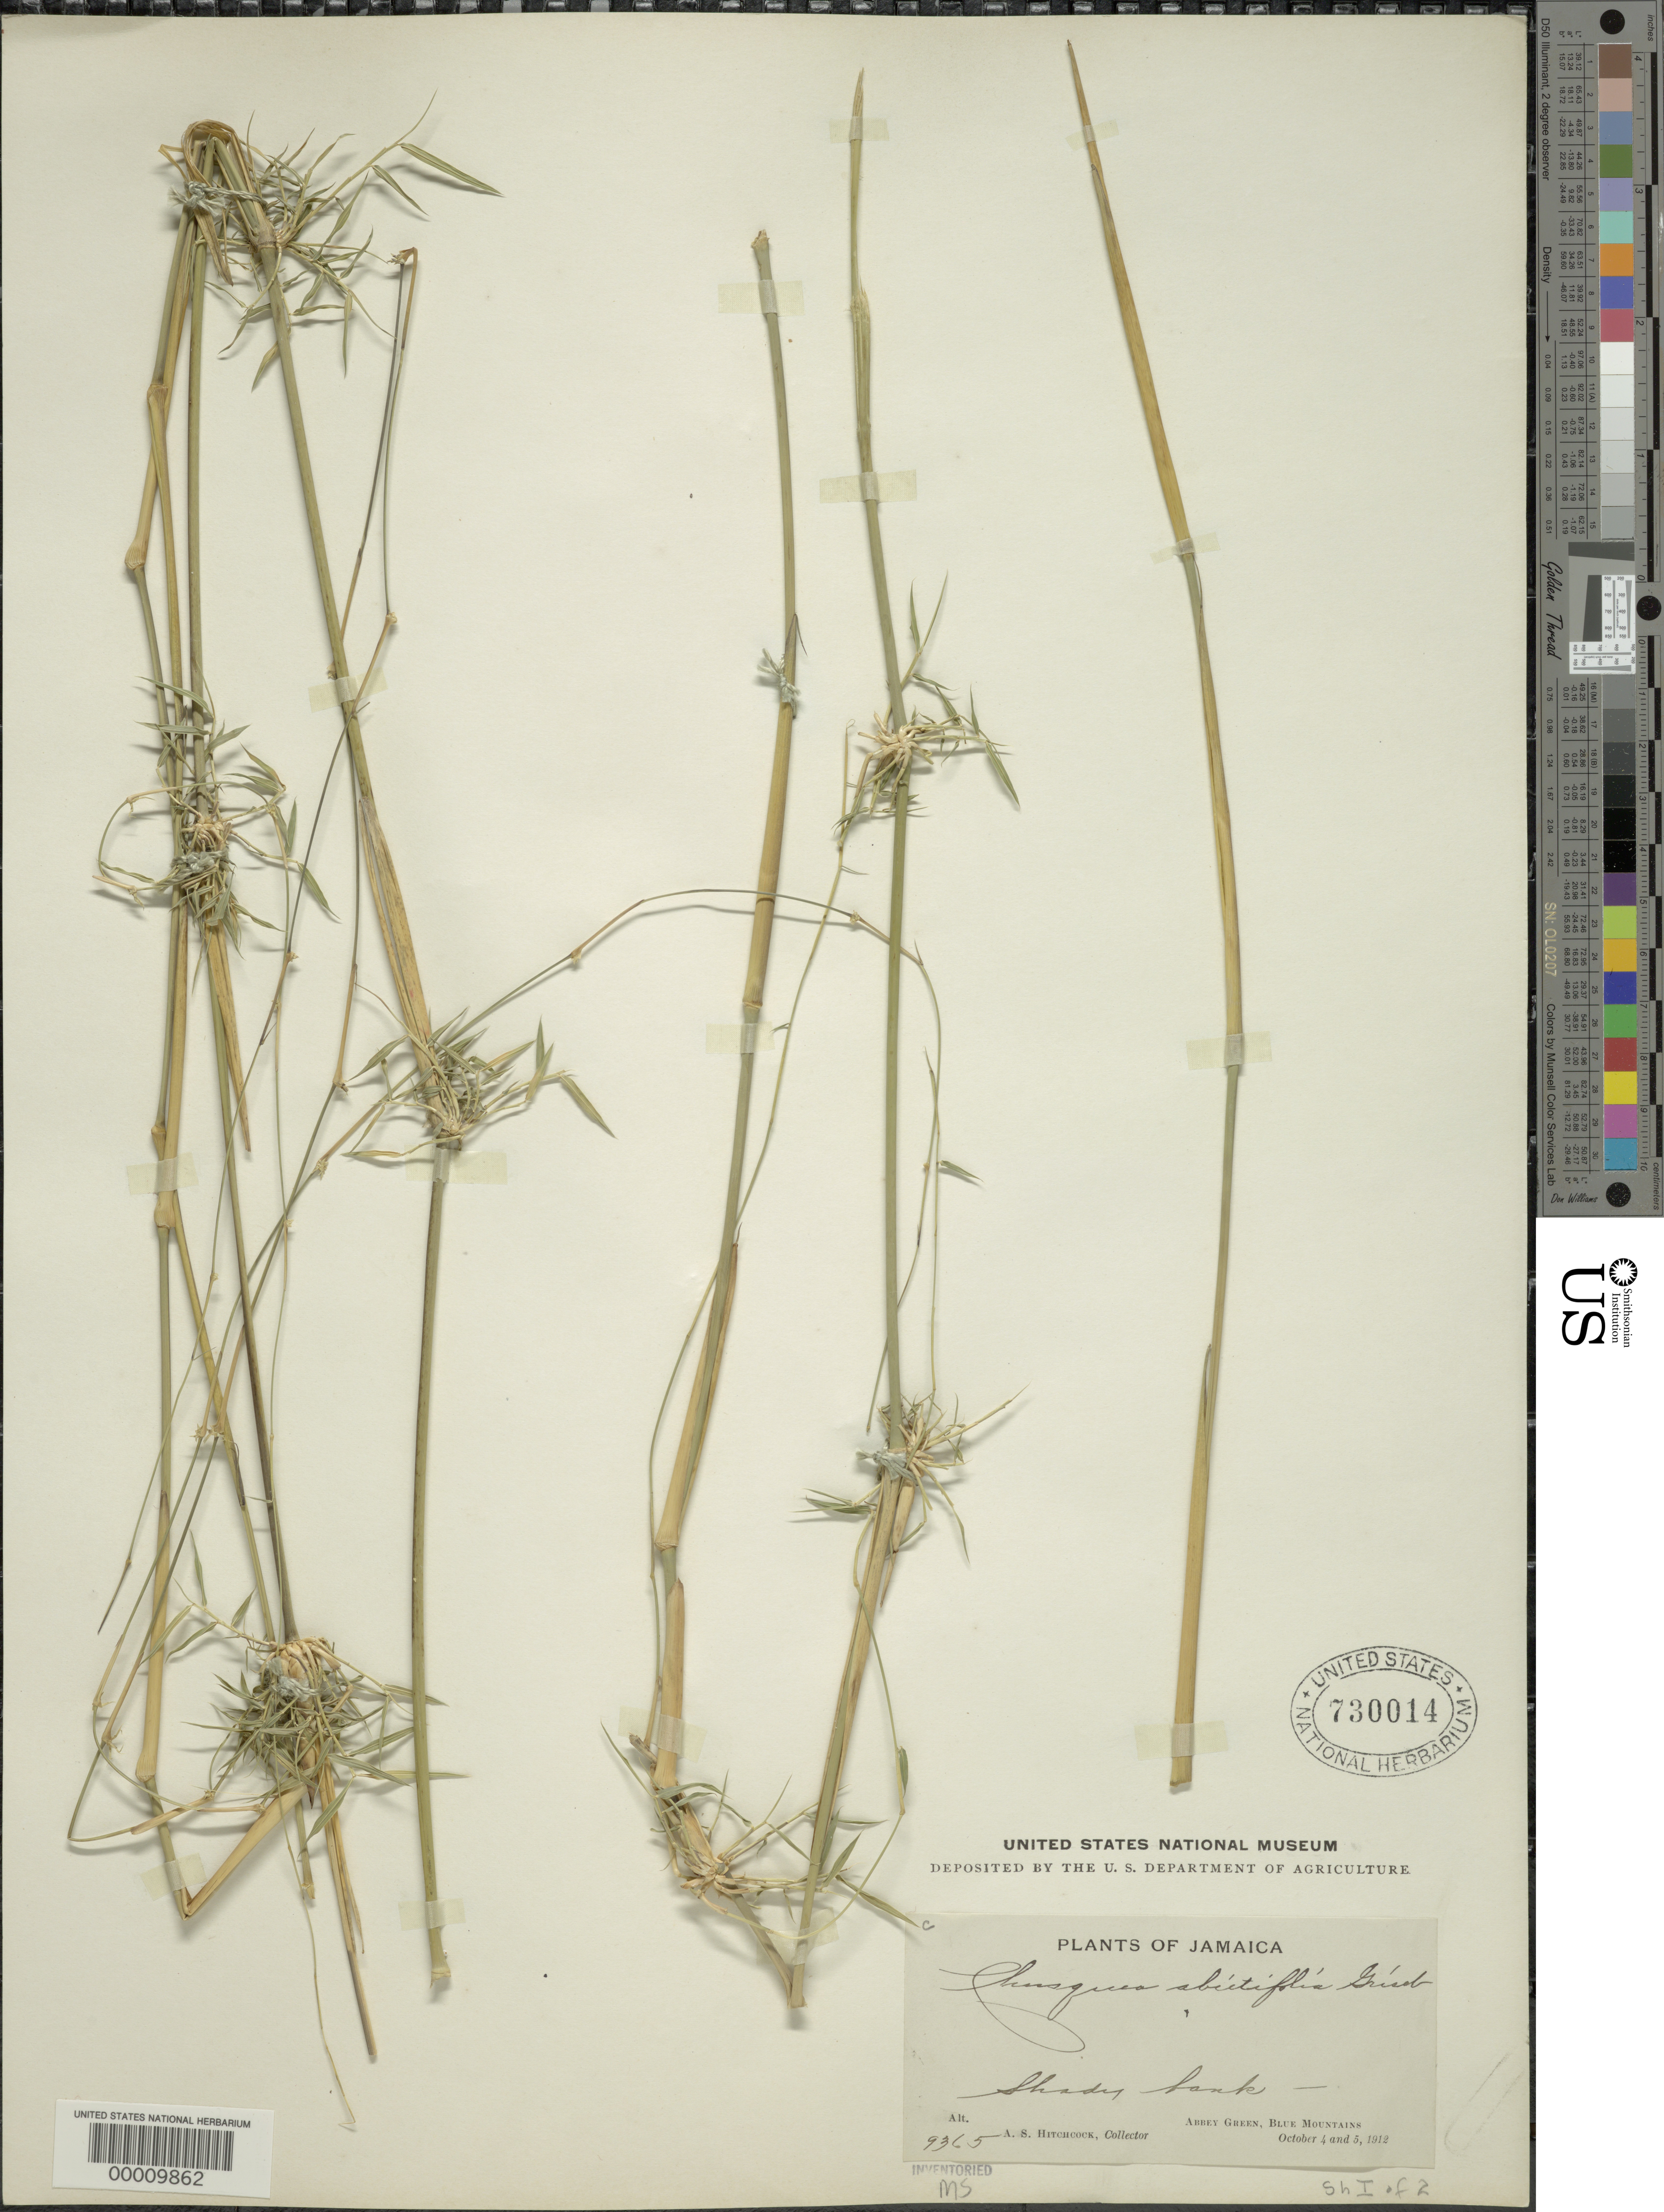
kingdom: Plantae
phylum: Tracheophyta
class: Liliopsida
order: Poales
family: Poaceae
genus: Chusquea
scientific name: Chusquea abietifolia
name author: Griseb.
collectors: A. S. Hitchcock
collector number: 9365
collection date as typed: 04 Oct 1912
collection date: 1912-10-04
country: Jamaica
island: Greater Antilles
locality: Abbey green, blue mountains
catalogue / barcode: US 730014